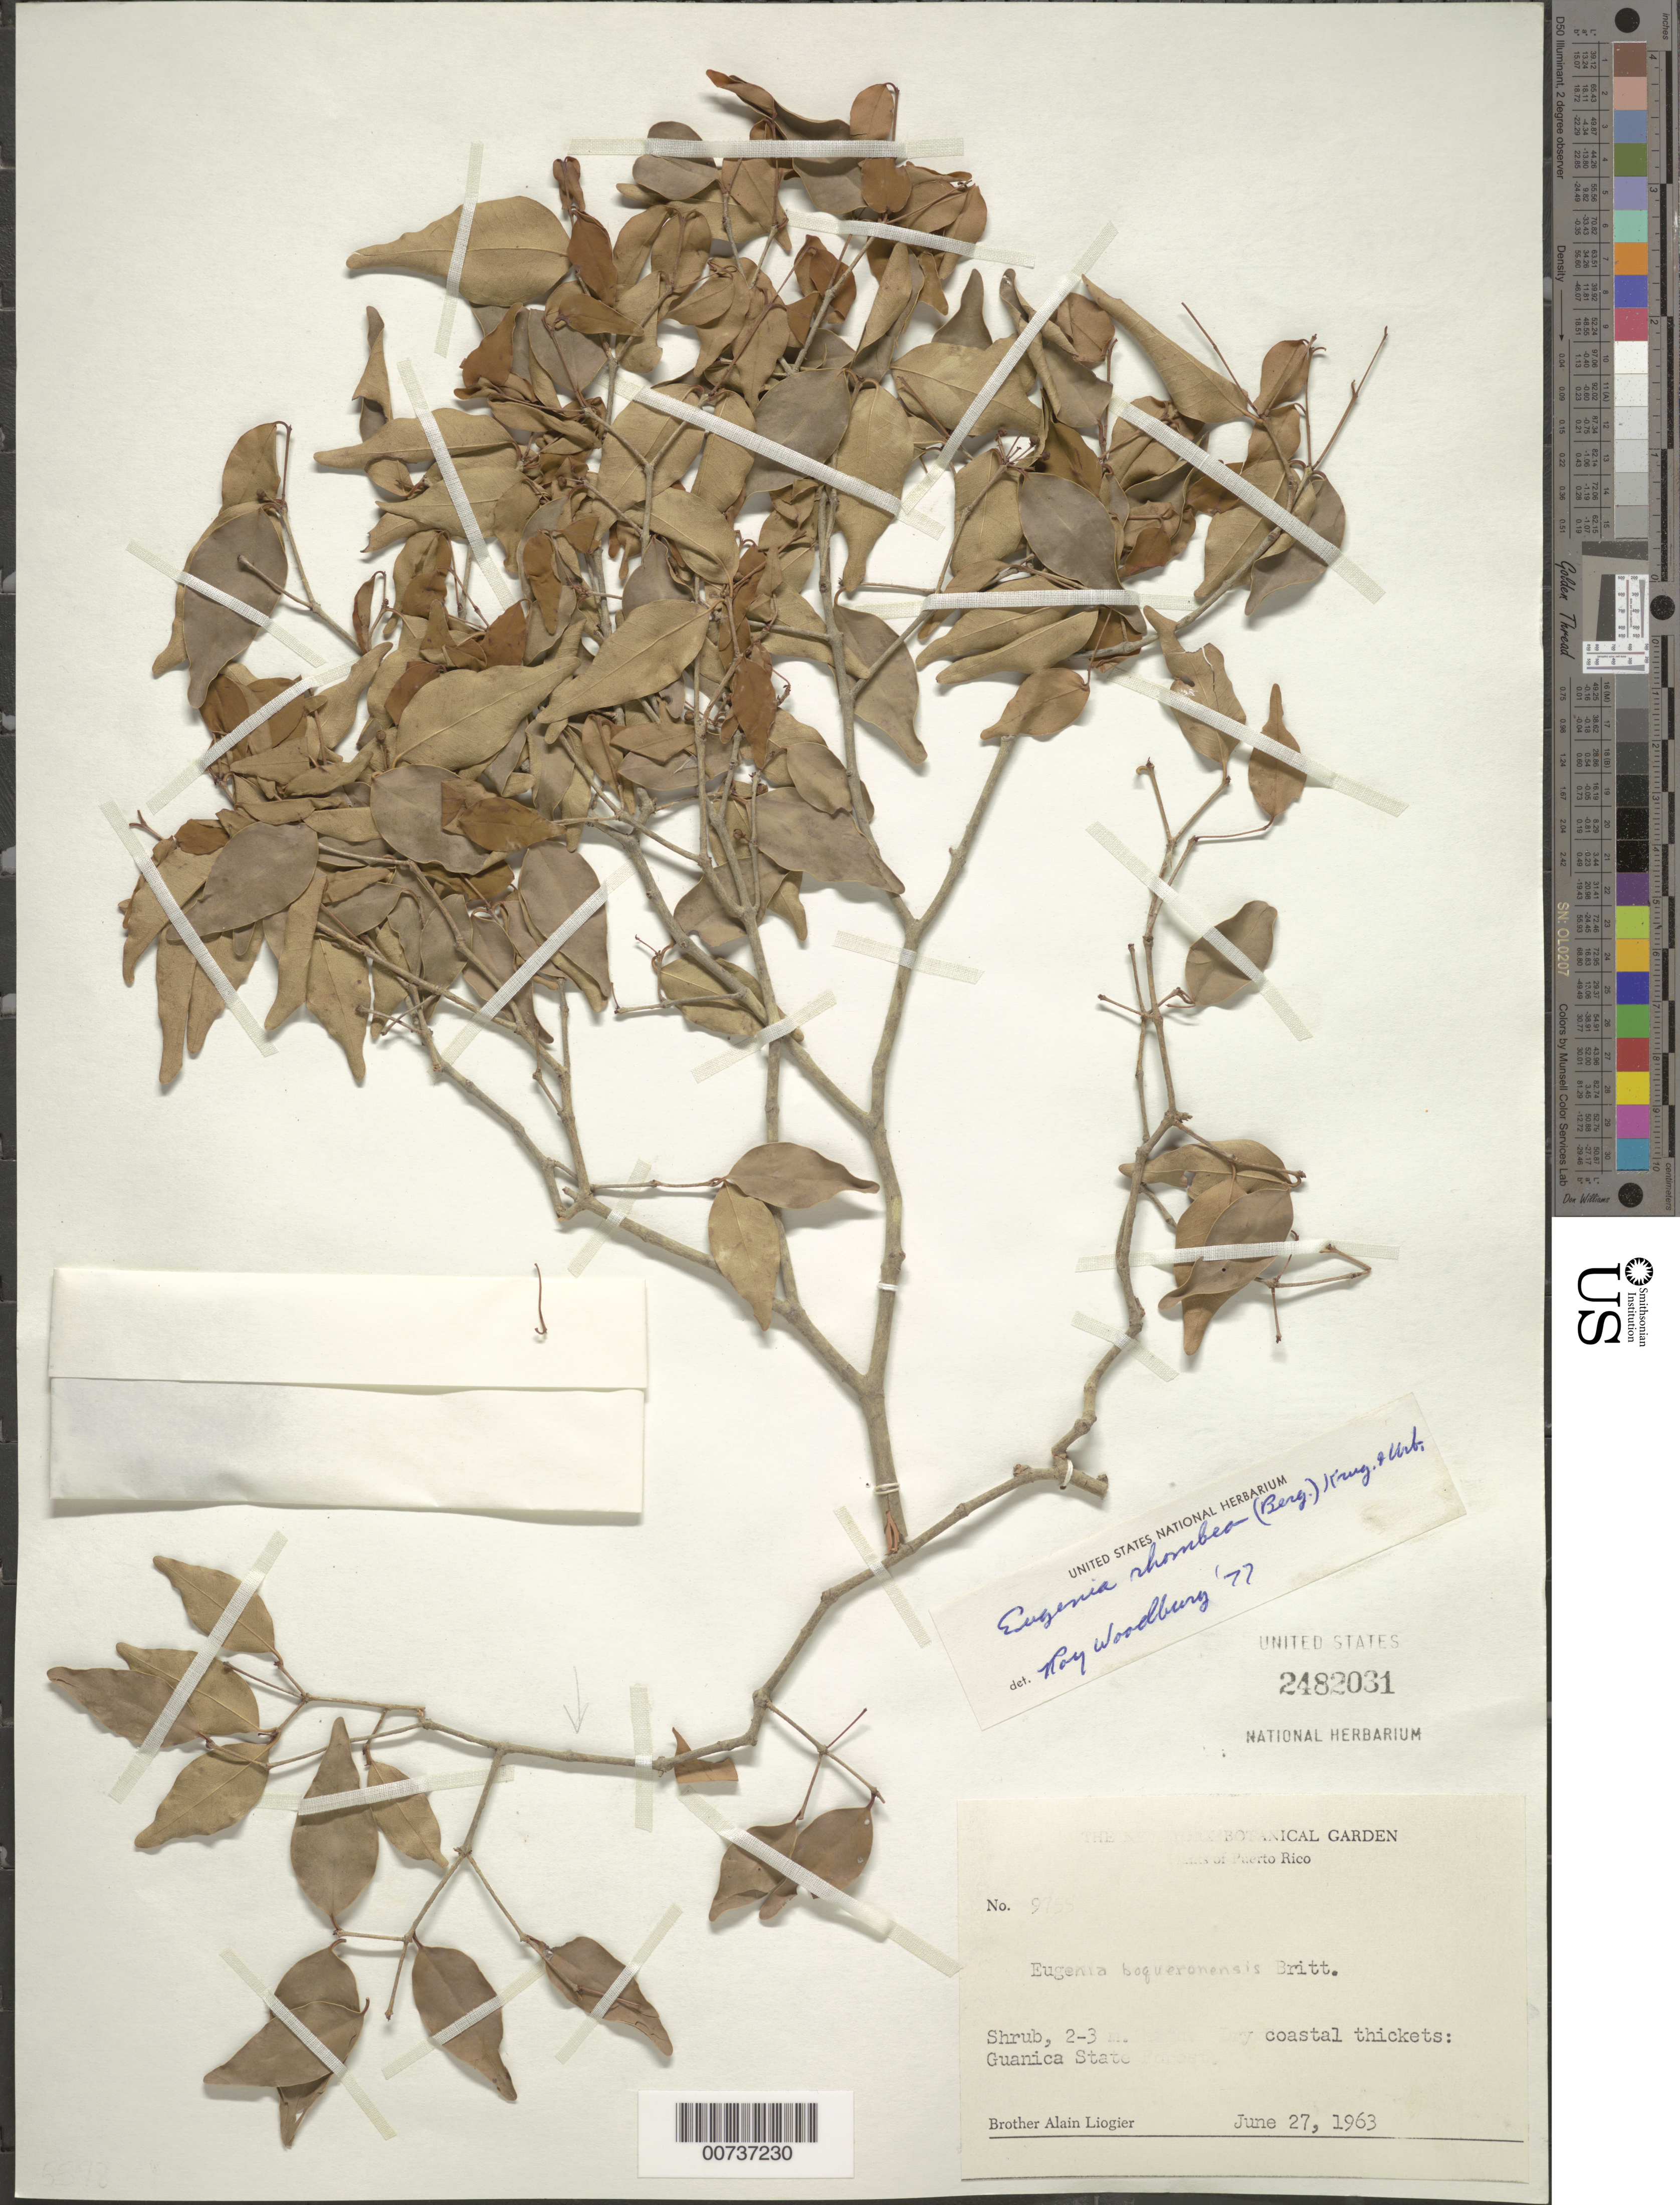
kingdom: Plantae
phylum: Tracheophyta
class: Magnoliopsida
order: Myrtales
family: Myrtaceae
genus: Eugenia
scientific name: Eugenia rhombea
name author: (O. Berg) Krug & Urb.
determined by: Woodbury, R. O.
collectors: A. H. Liogier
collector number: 9755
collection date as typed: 27 Jun 1963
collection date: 1963-06-27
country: Puerto Rico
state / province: Guánica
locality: Guánica State Forest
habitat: Dry coastal thickets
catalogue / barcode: US 2482031